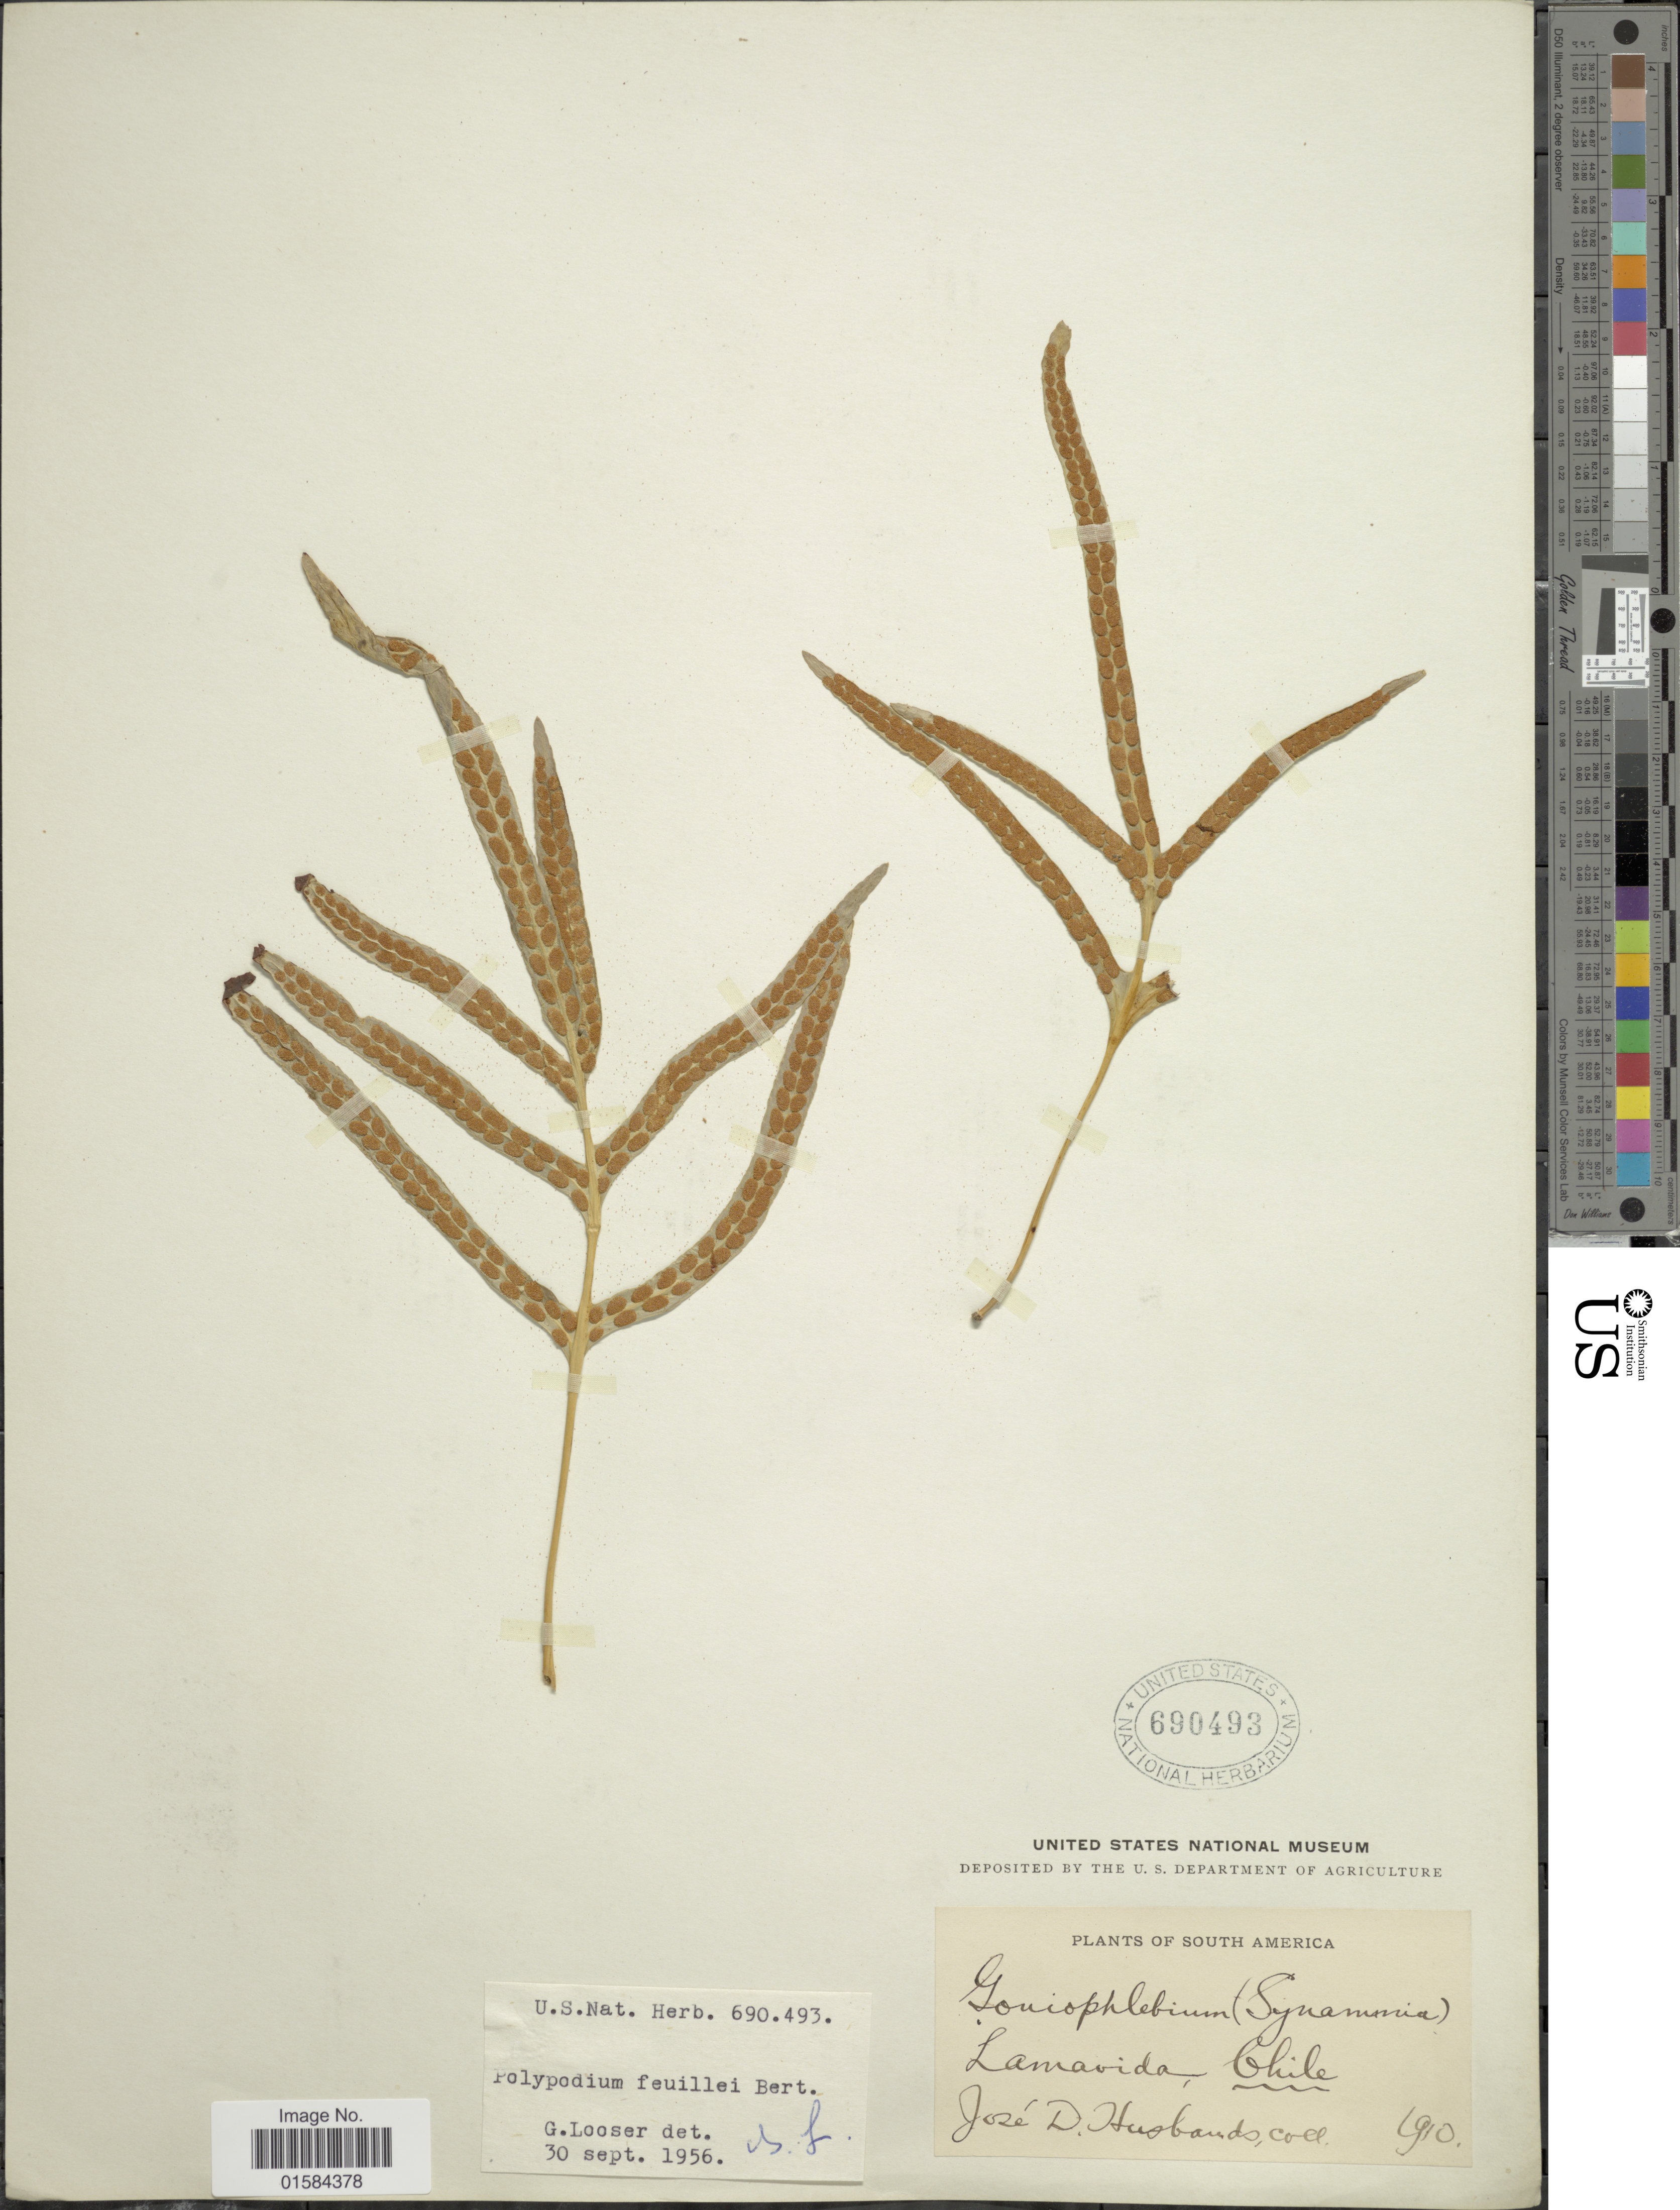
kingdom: Plantae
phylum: Tracheophyta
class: Polypodiopsida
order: Polypodiales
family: Polypodiaceae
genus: Synammia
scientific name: Synammia feuillei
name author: (Bertero) Copel.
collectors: J. Husbands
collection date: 1910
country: Chile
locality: Lamavida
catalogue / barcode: US 690493